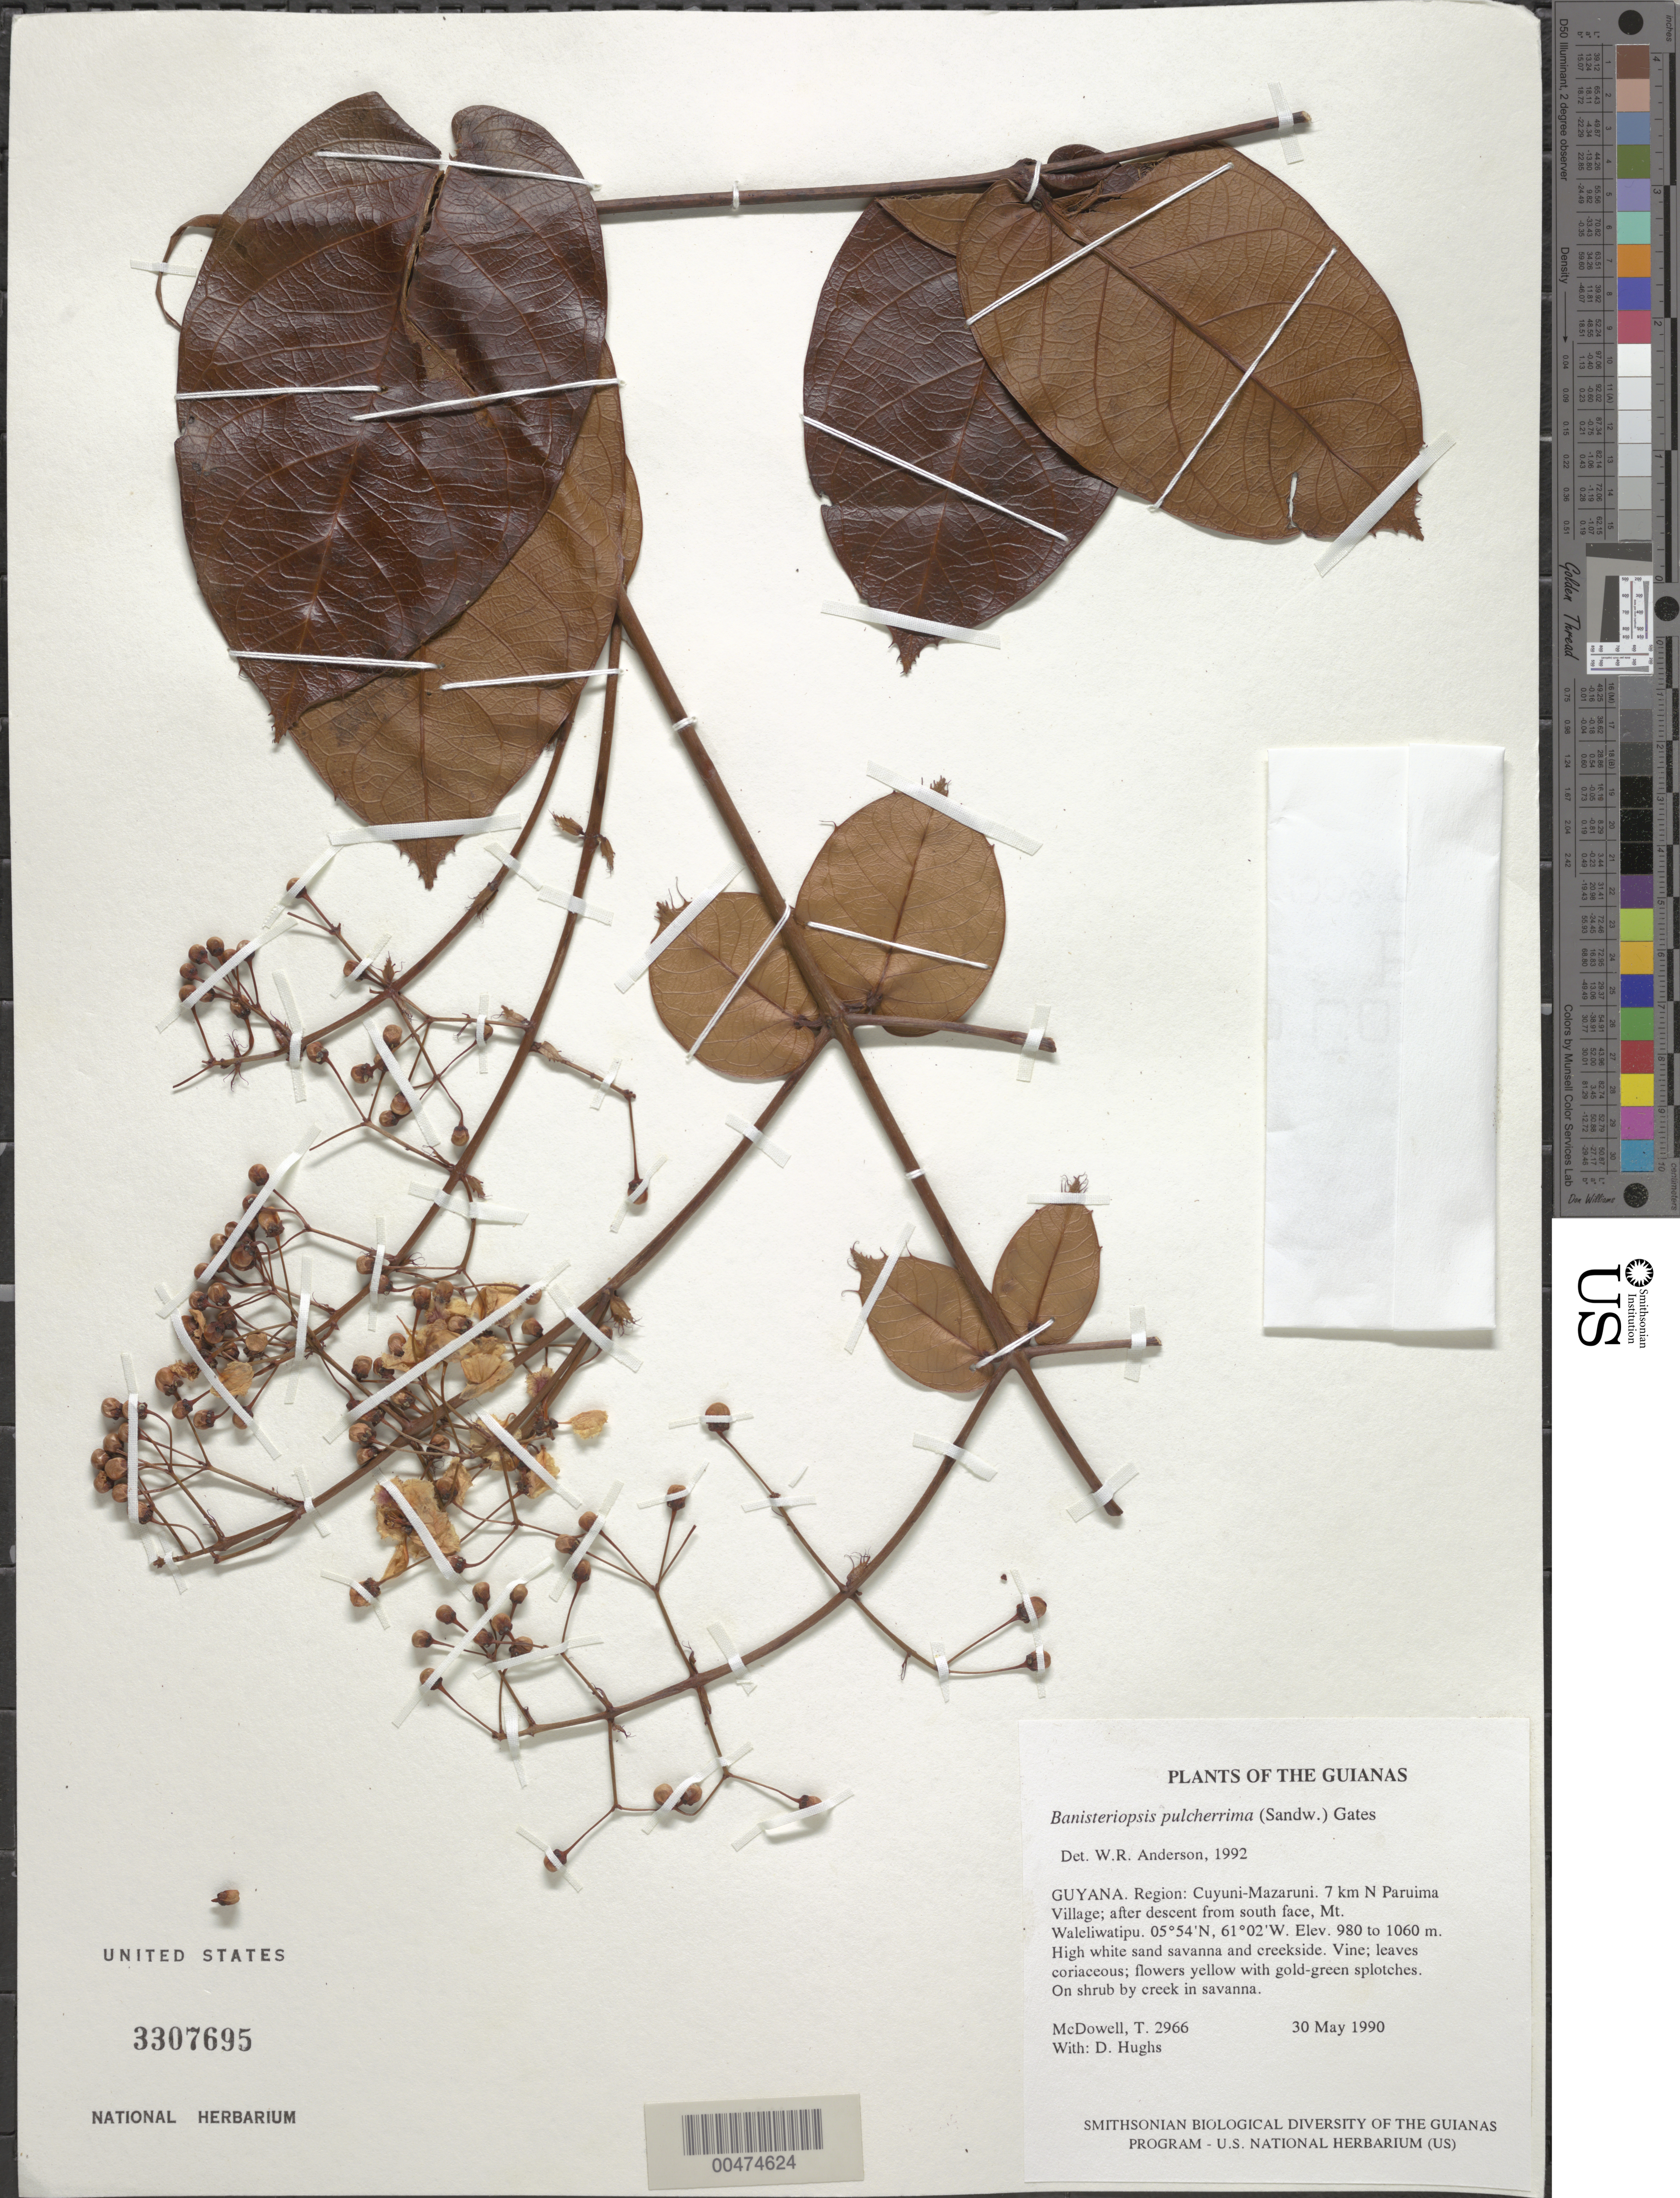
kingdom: Plantae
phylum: Tracheophyta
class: Magnoliopsida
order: Malpighiales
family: Malpighiaceae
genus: Banisteriopsis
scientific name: Banisteriopsis pulcherrima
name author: (Sandwith) B. Gates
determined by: Anderson, W. R., (MICH), University of Michigan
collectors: T. McDowell, D. Hughs & D. Gopaul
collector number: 2966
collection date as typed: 30 May 1990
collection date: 1990-05-30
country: Guyana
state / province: Cuyuni-Mazaruni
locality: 7 km N of Paruima Village; after descent from south face of Mt. Waleliwatipu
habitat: High white sand savanna and creekside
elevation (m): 980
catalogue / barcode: US 3307695